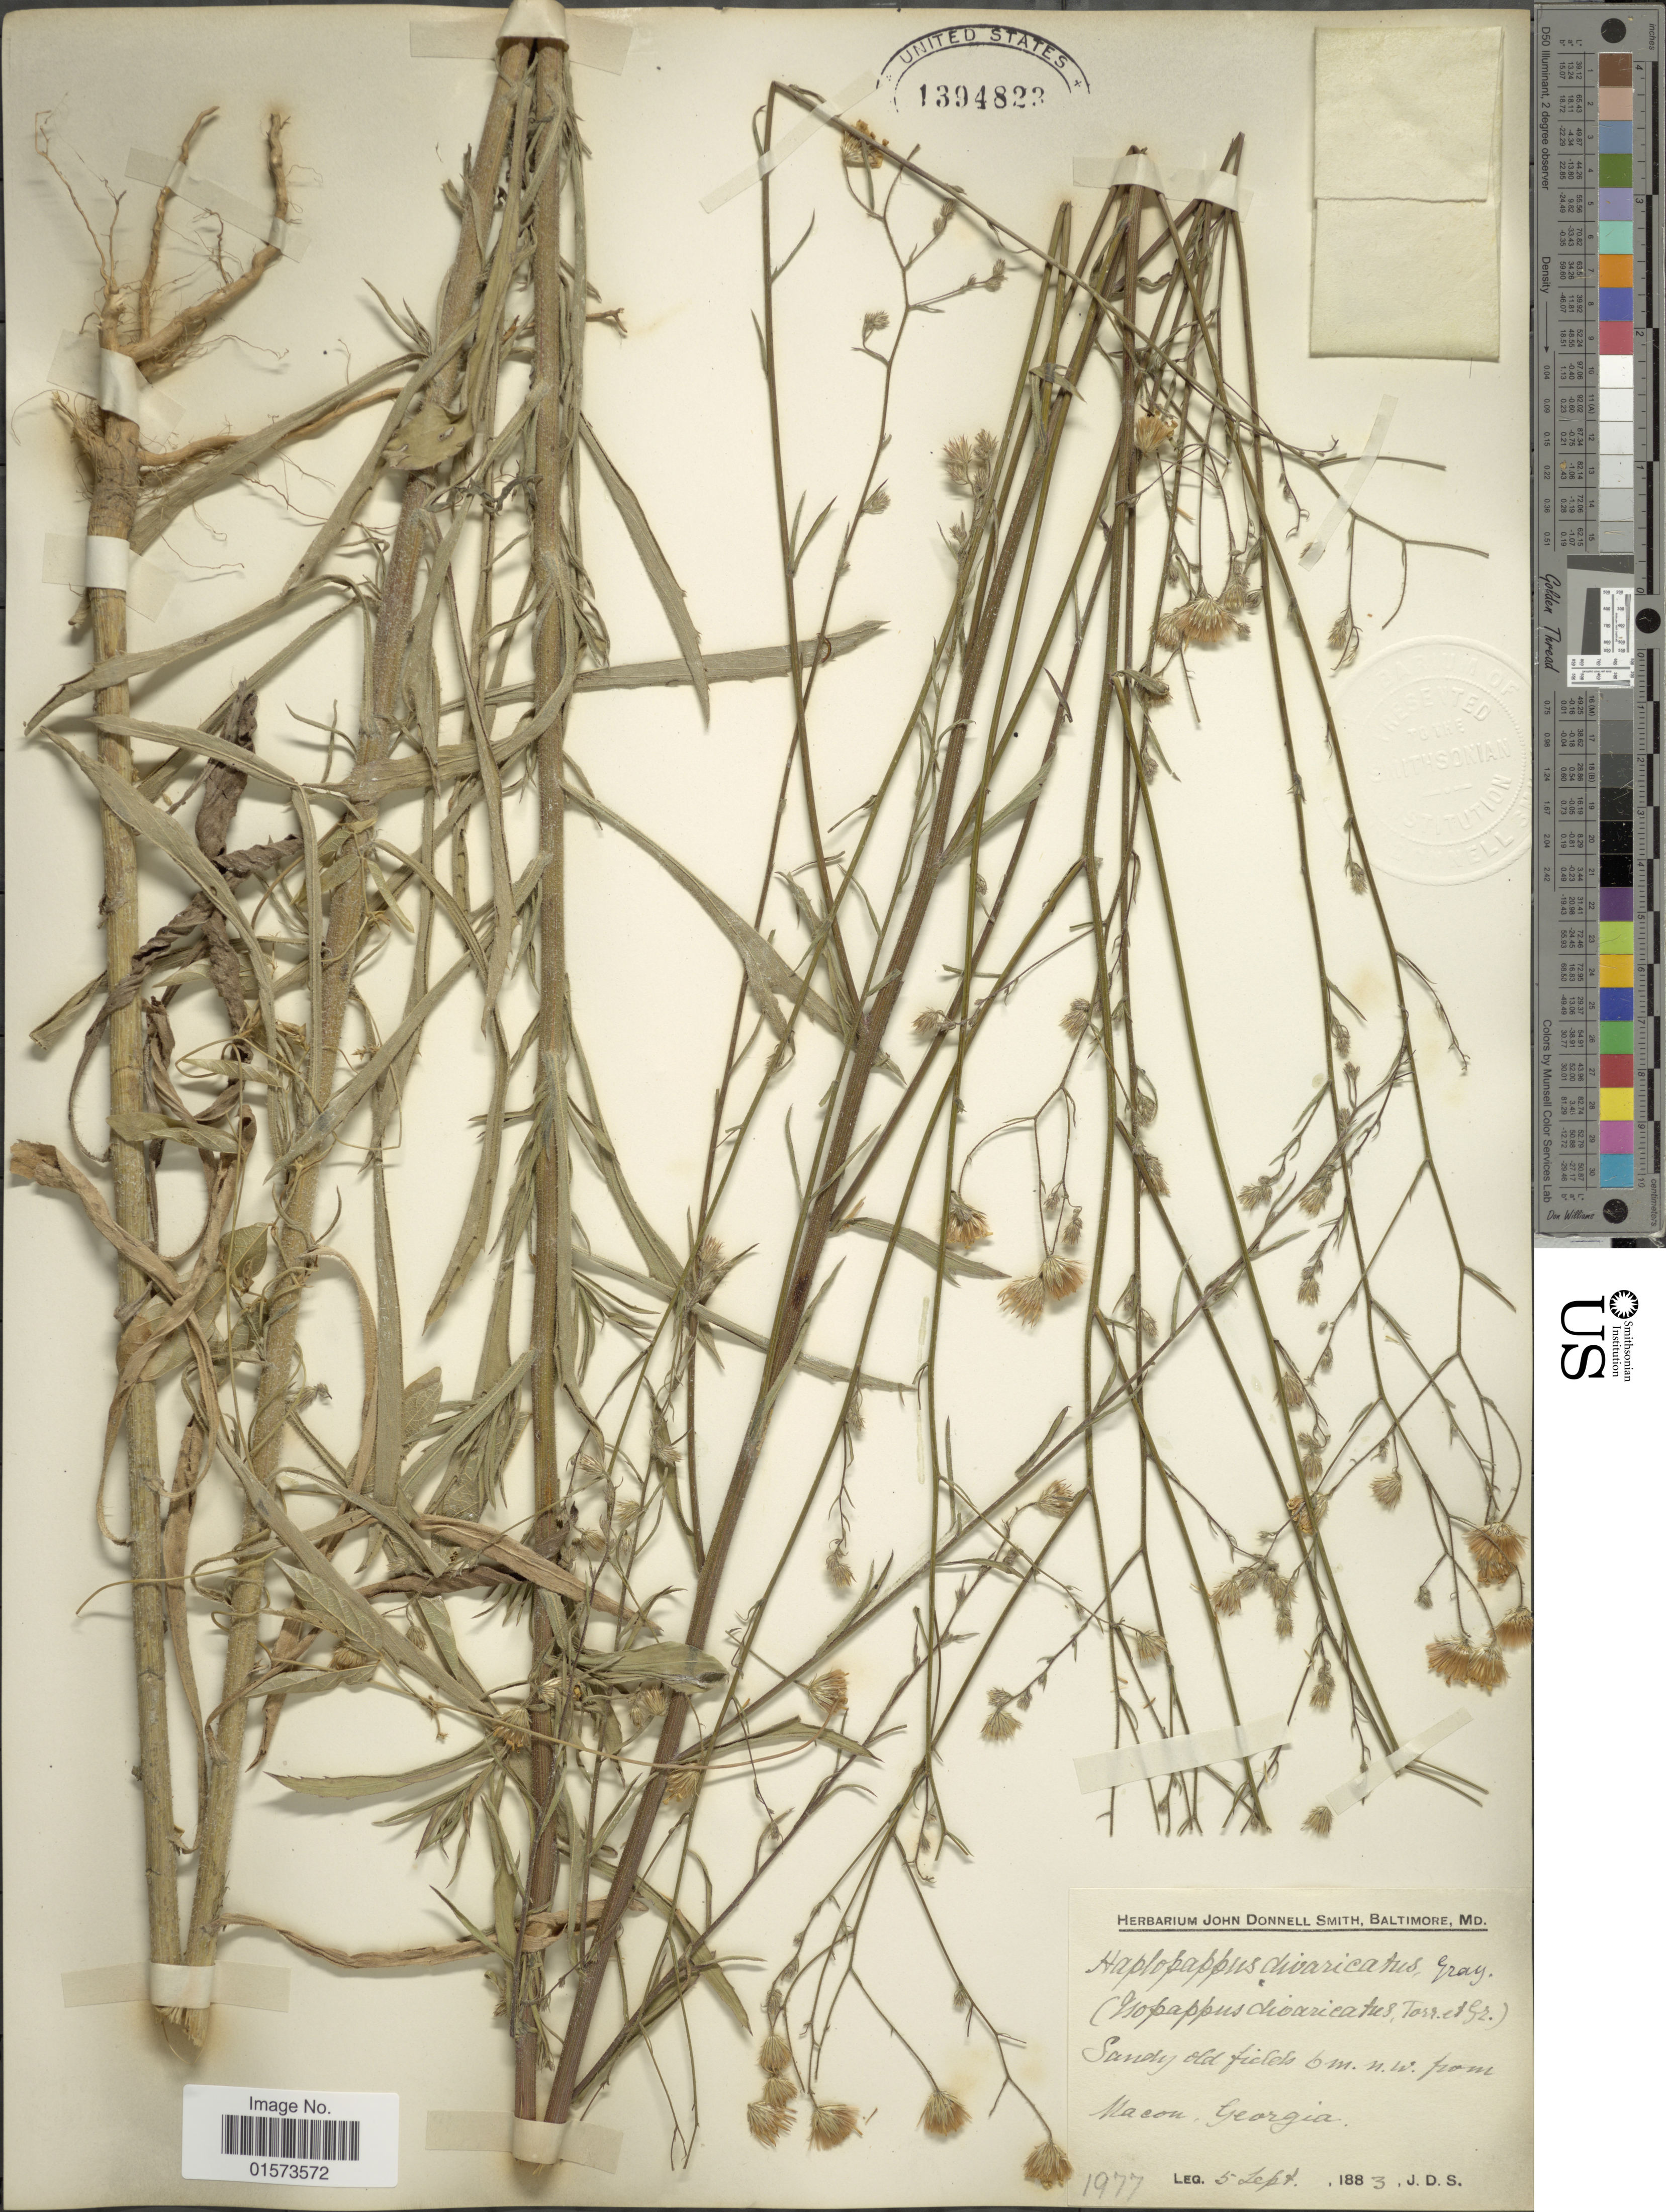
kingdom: Plantae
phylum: Tracheophyta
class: Magnoliopsida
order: Asterales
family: Asteraceae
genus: Croptilon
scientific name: Croptilon divaricatum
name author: (Nutt.) Raf.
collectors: J. Donnell Smith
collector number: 1977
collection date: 1883-09-05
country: United States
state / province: Georgia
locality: Sandy old fields 6 m. n.w. from Macon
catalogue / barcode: US 1394823